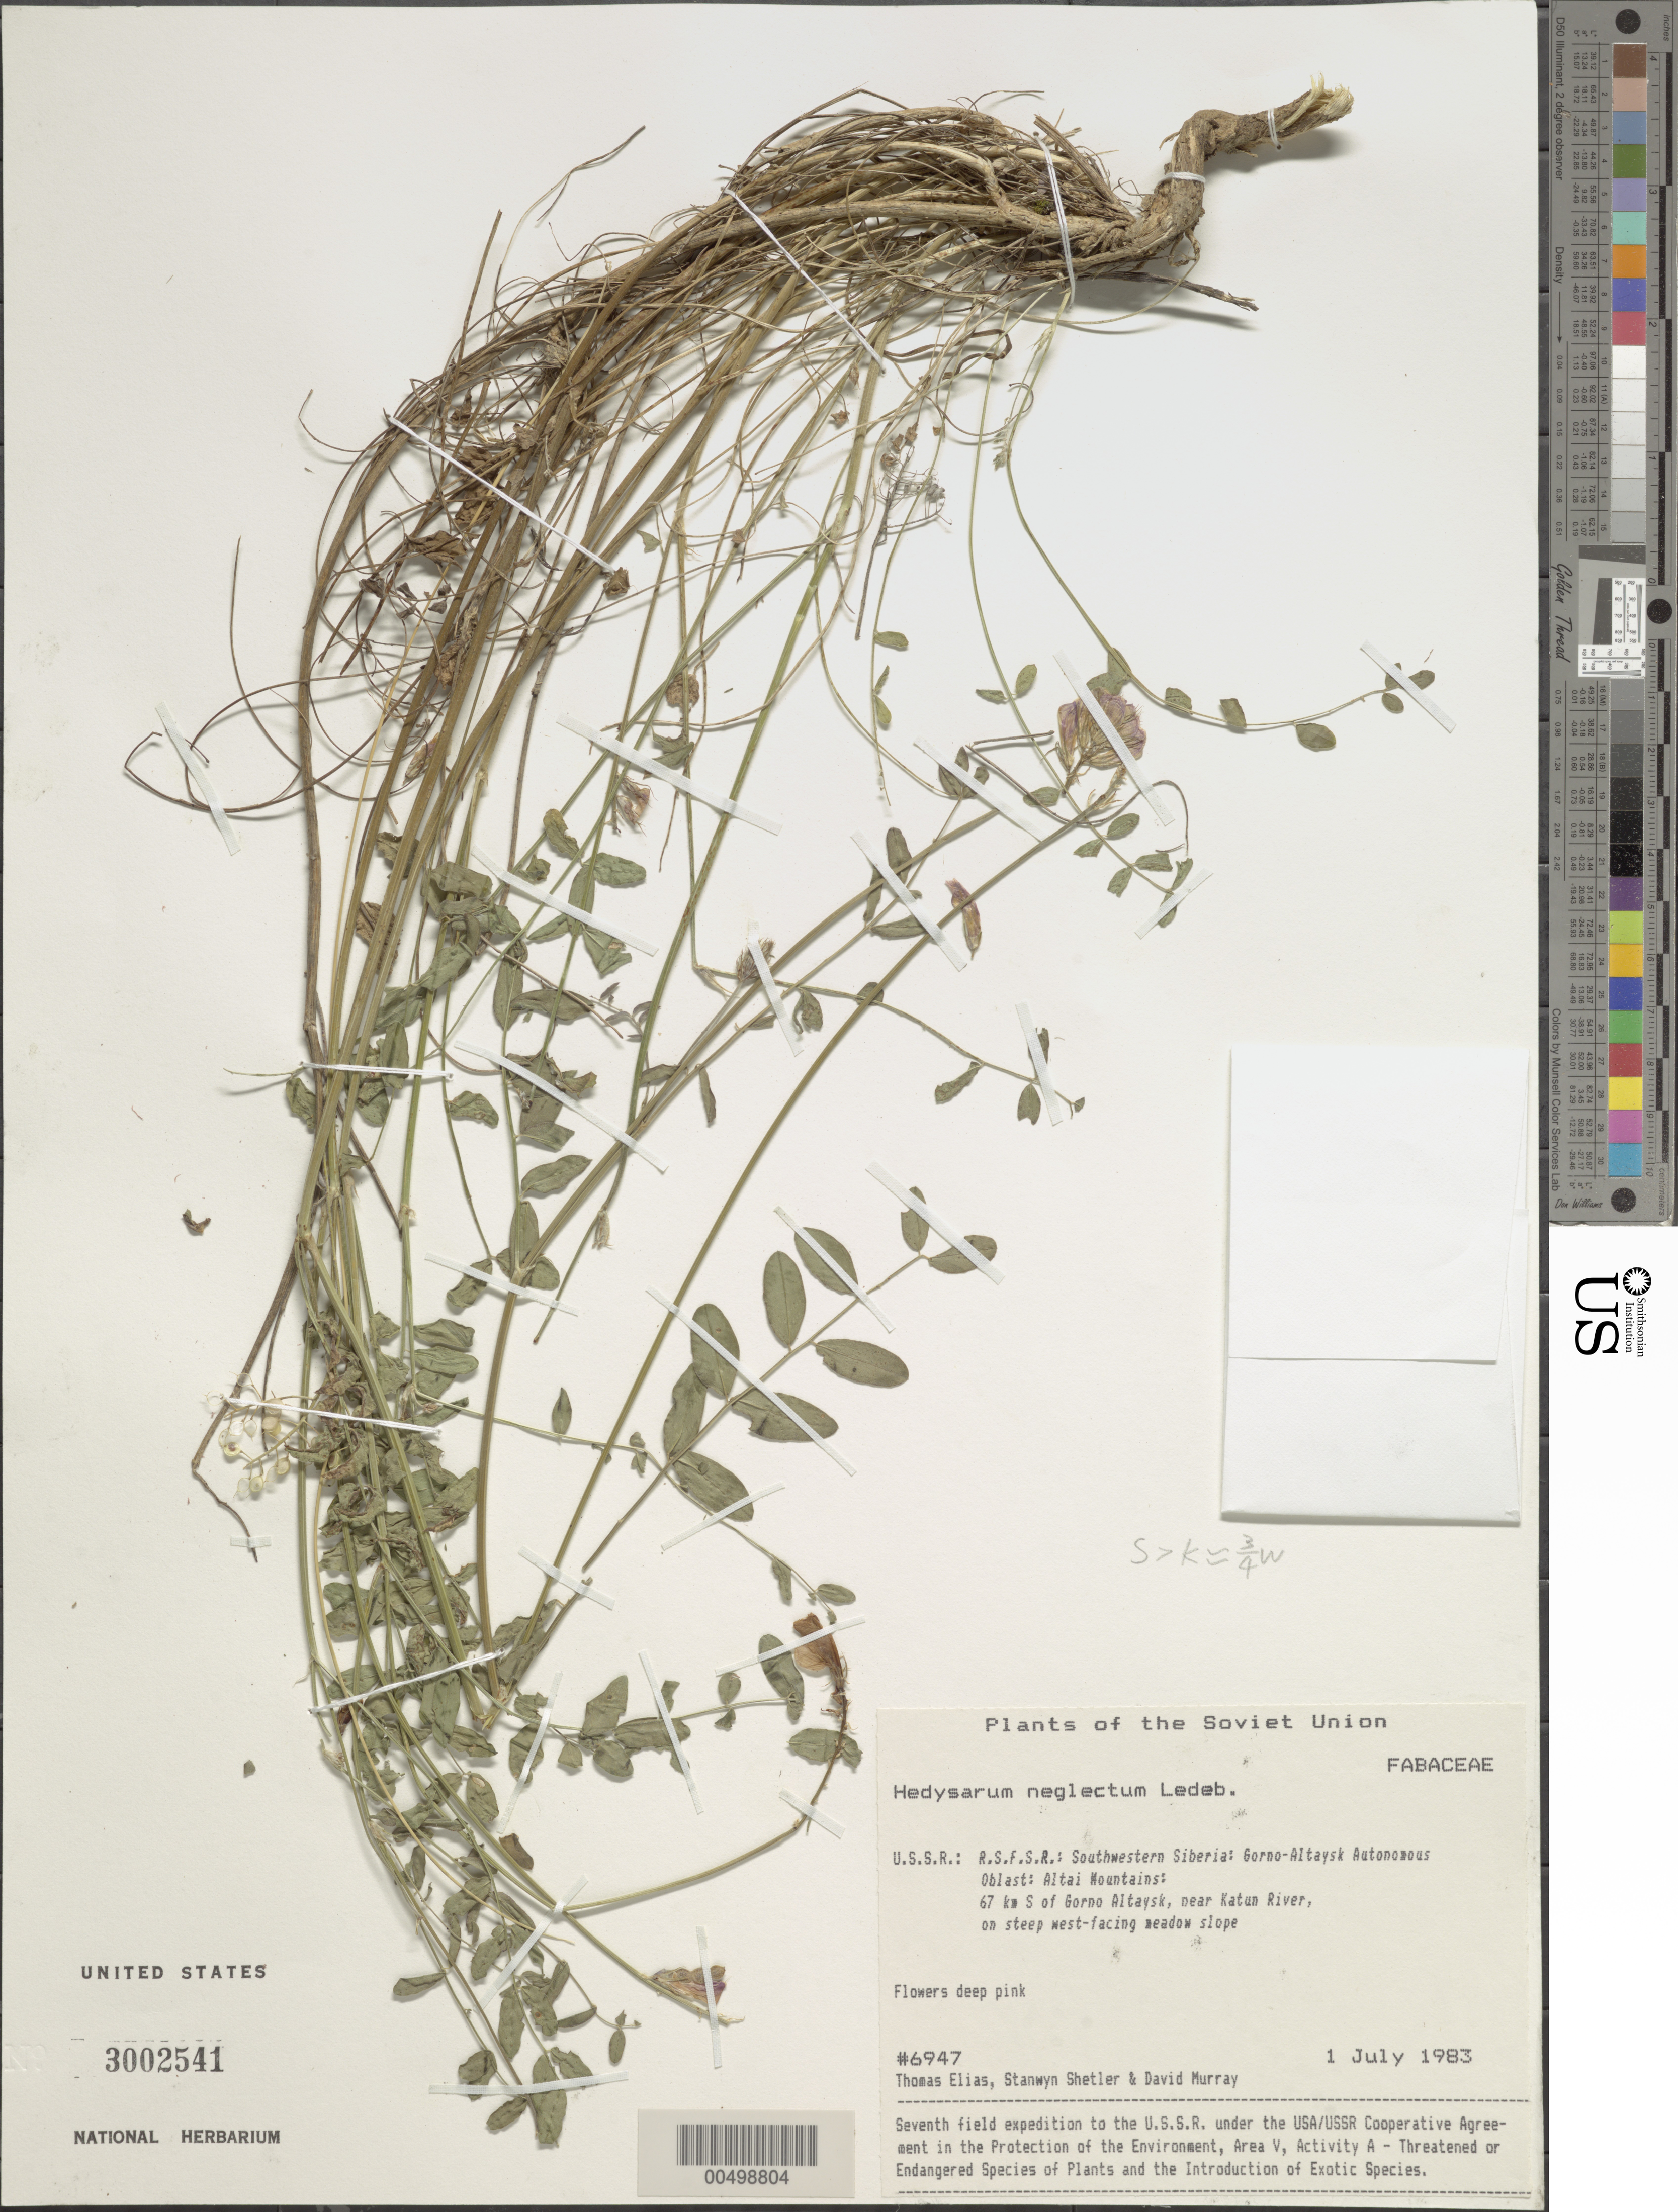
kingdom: Plantae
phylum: Tracheophyta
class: Magnoliopsida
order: Fabales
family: Fabaceae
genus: Hedysarum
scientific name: Hedysarum neglectum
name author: Ledeb.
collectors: T. Elias, S. Shetler & D. F. Murray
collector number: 6947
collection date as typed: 01 Jul 1983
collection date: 1983-07-01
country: Russian Federation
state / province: Altai Republic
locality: Altai Mountains, 67 km S of Gorno-Altaysk, near Katun River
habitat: on steep west-facing meadow slope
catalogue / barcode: US 3002541